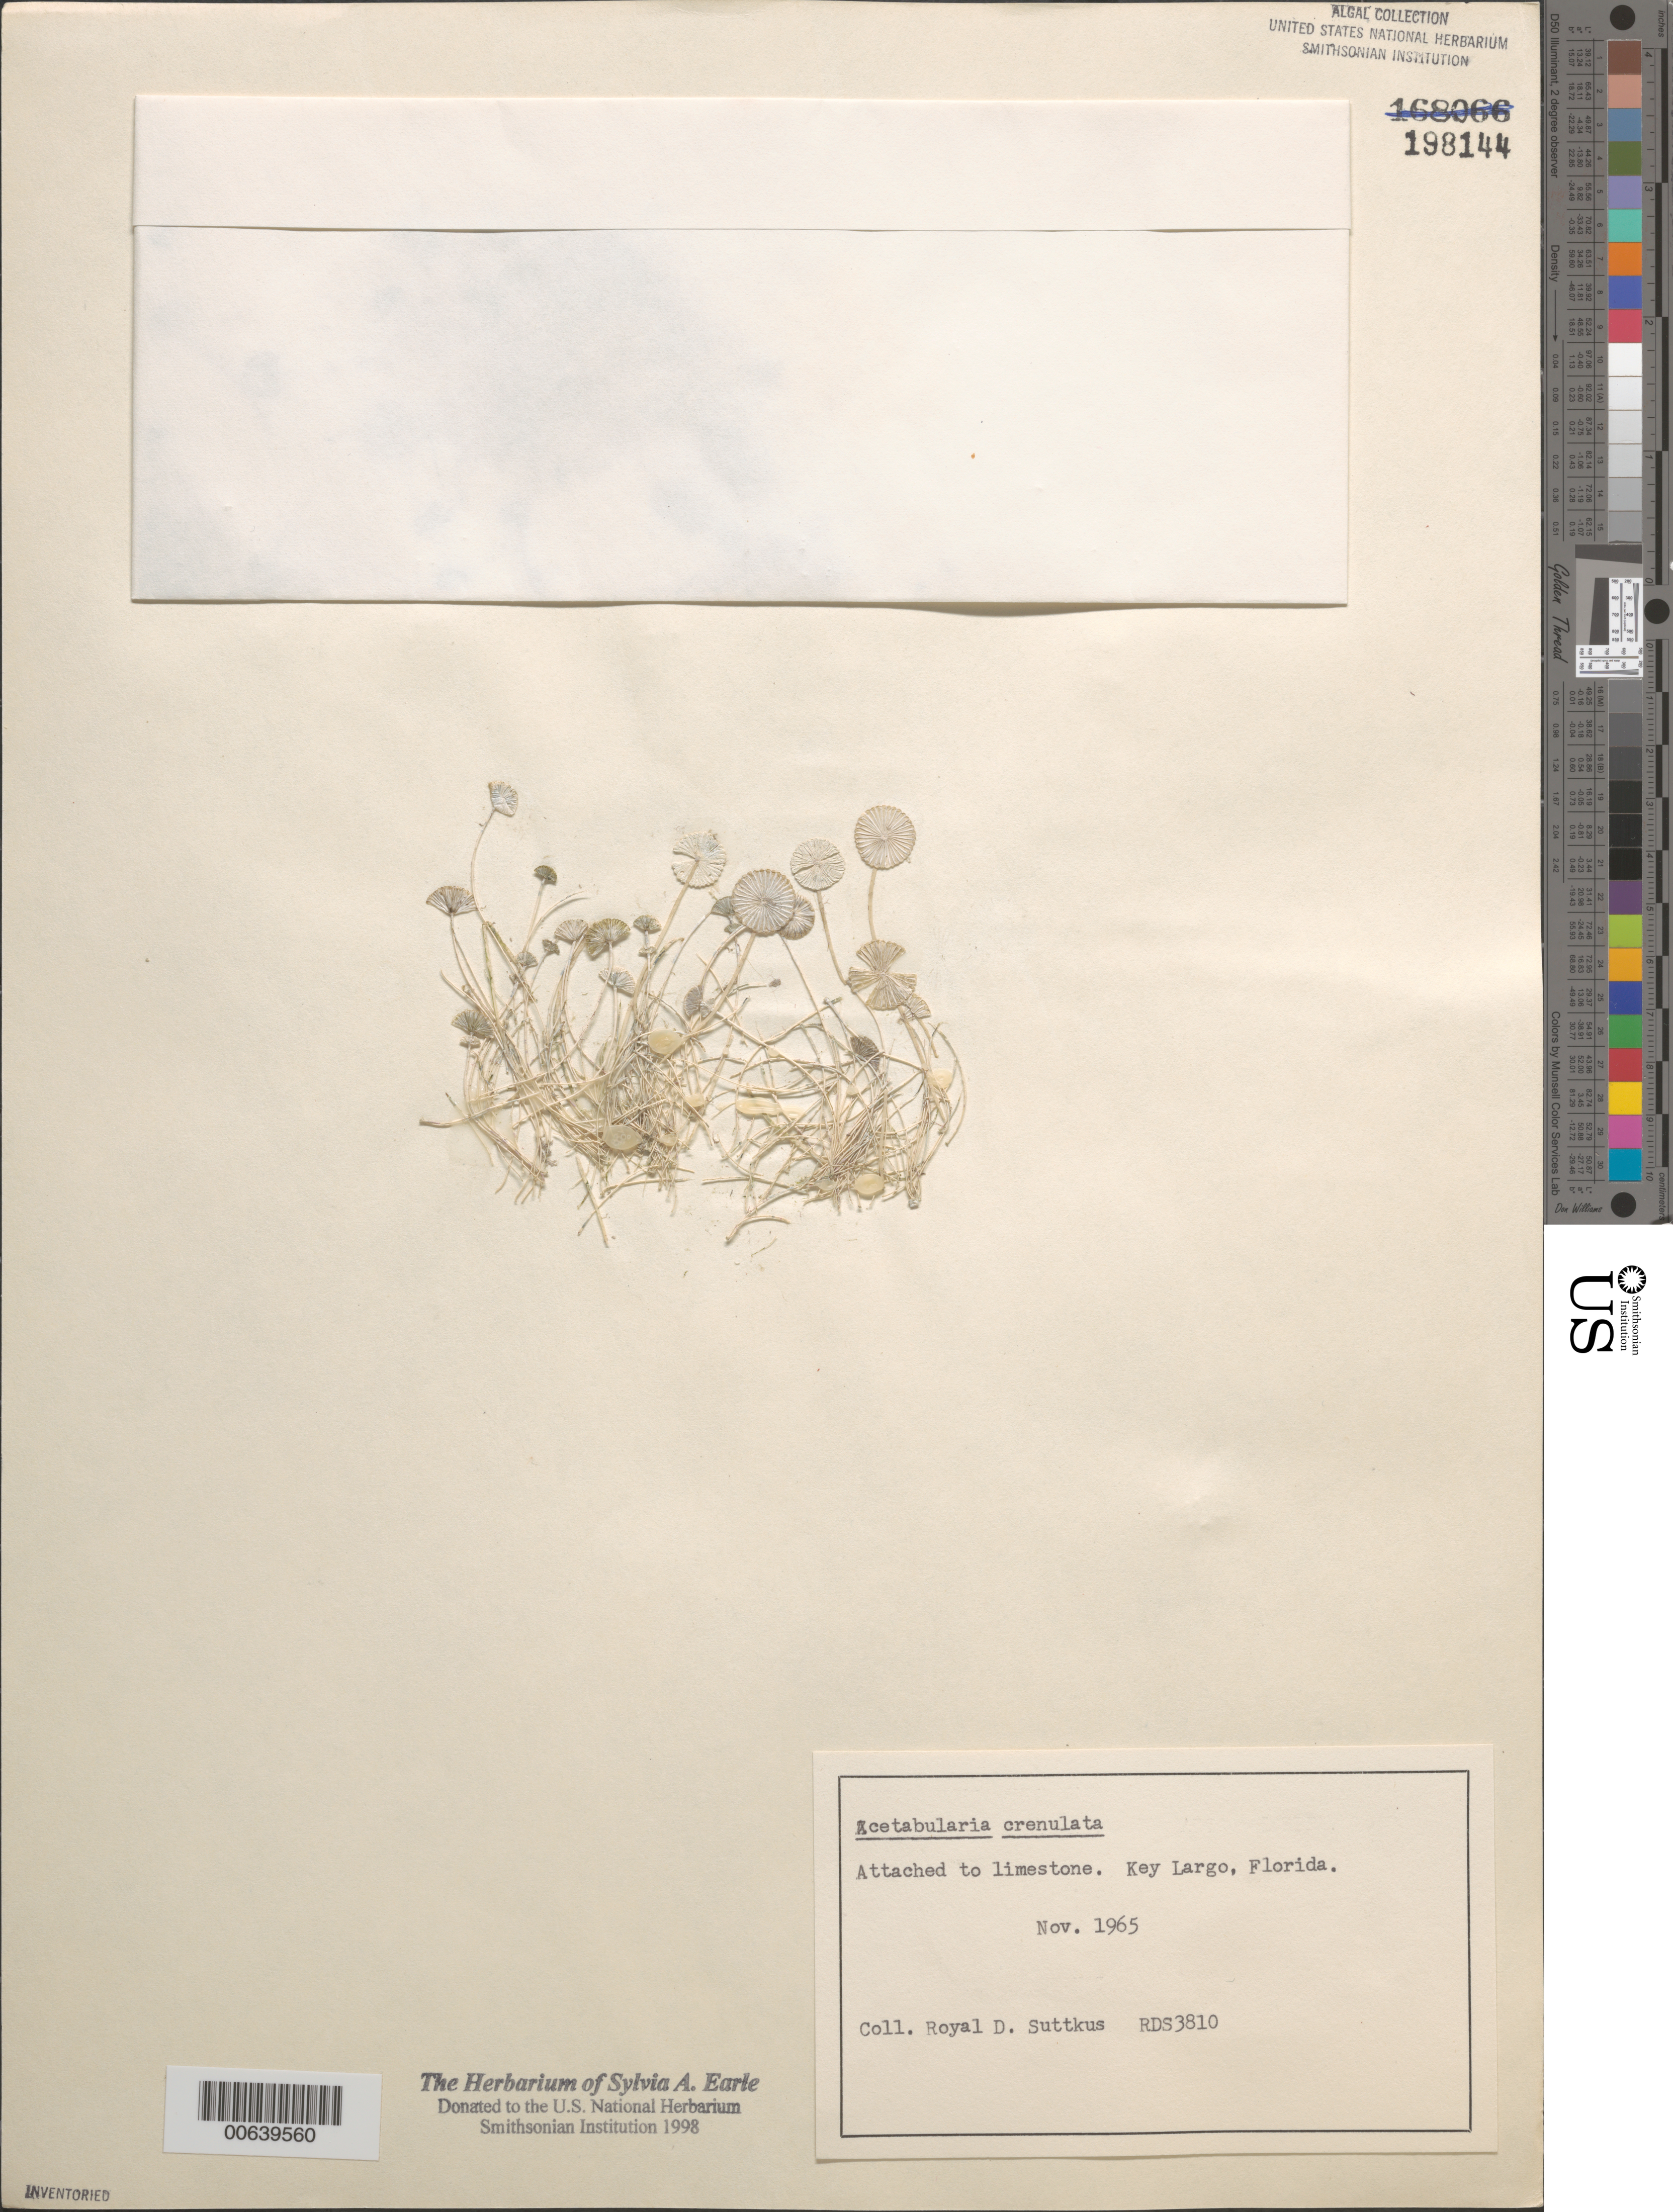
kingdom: Plantae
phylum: Chlorophyta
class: Ulvophyceae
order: Dasycladales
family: Polyphysaceae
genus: Acetabularia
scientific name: Acetabularia acetabulum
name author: J.V.Lamouroux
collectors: R. Suttkus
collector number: Rds 3810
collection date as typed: Nov 1965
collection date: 1965-11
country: United States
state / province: Florida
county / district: Monroe County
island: Key Largo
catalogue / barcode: US 198144